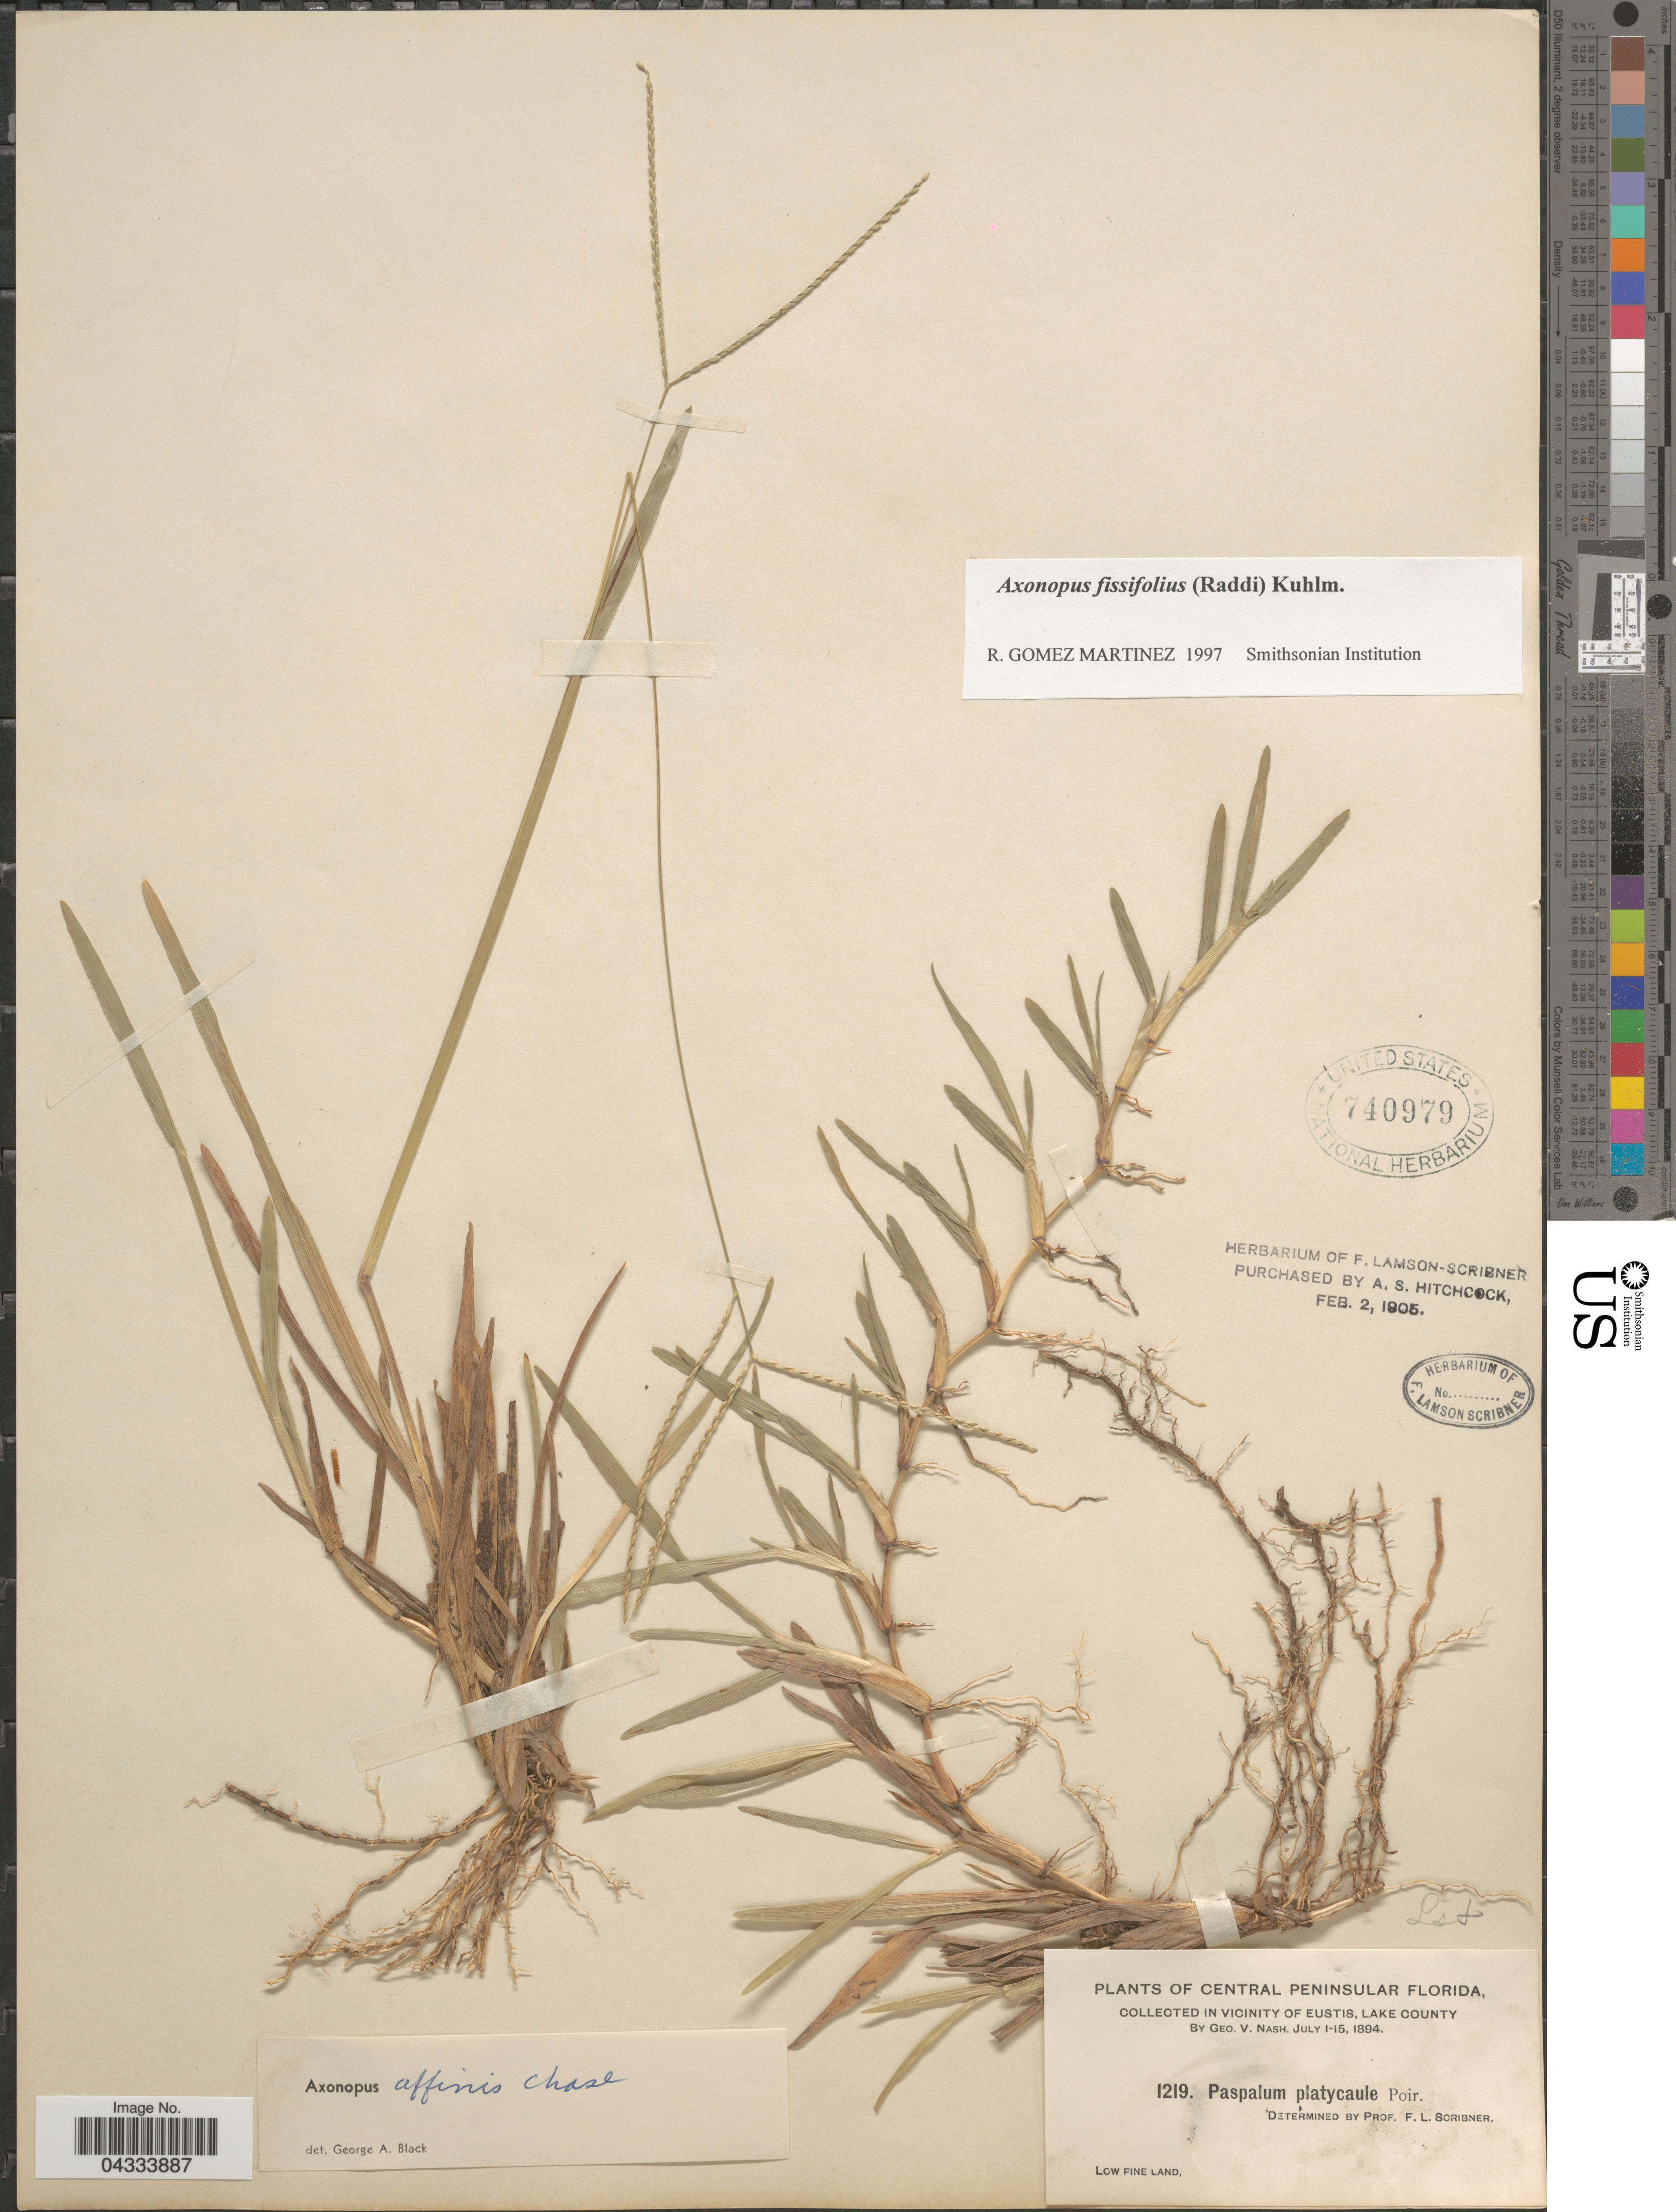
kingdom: Plantae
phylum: Tracheophyta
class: Liliopsida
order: Poales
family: Poaceae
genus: Axonopus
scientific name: Axonopus fissifolius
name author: (Raddi) Kuhlm.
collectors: G. V. Nash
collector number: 1219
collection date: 1894-07-01/1894-07-15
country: United States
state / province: Florida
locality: Central Peninsular Florida. In Vicinity of Eustis, Lake County. Low Pine Land.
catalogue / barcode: US 740979